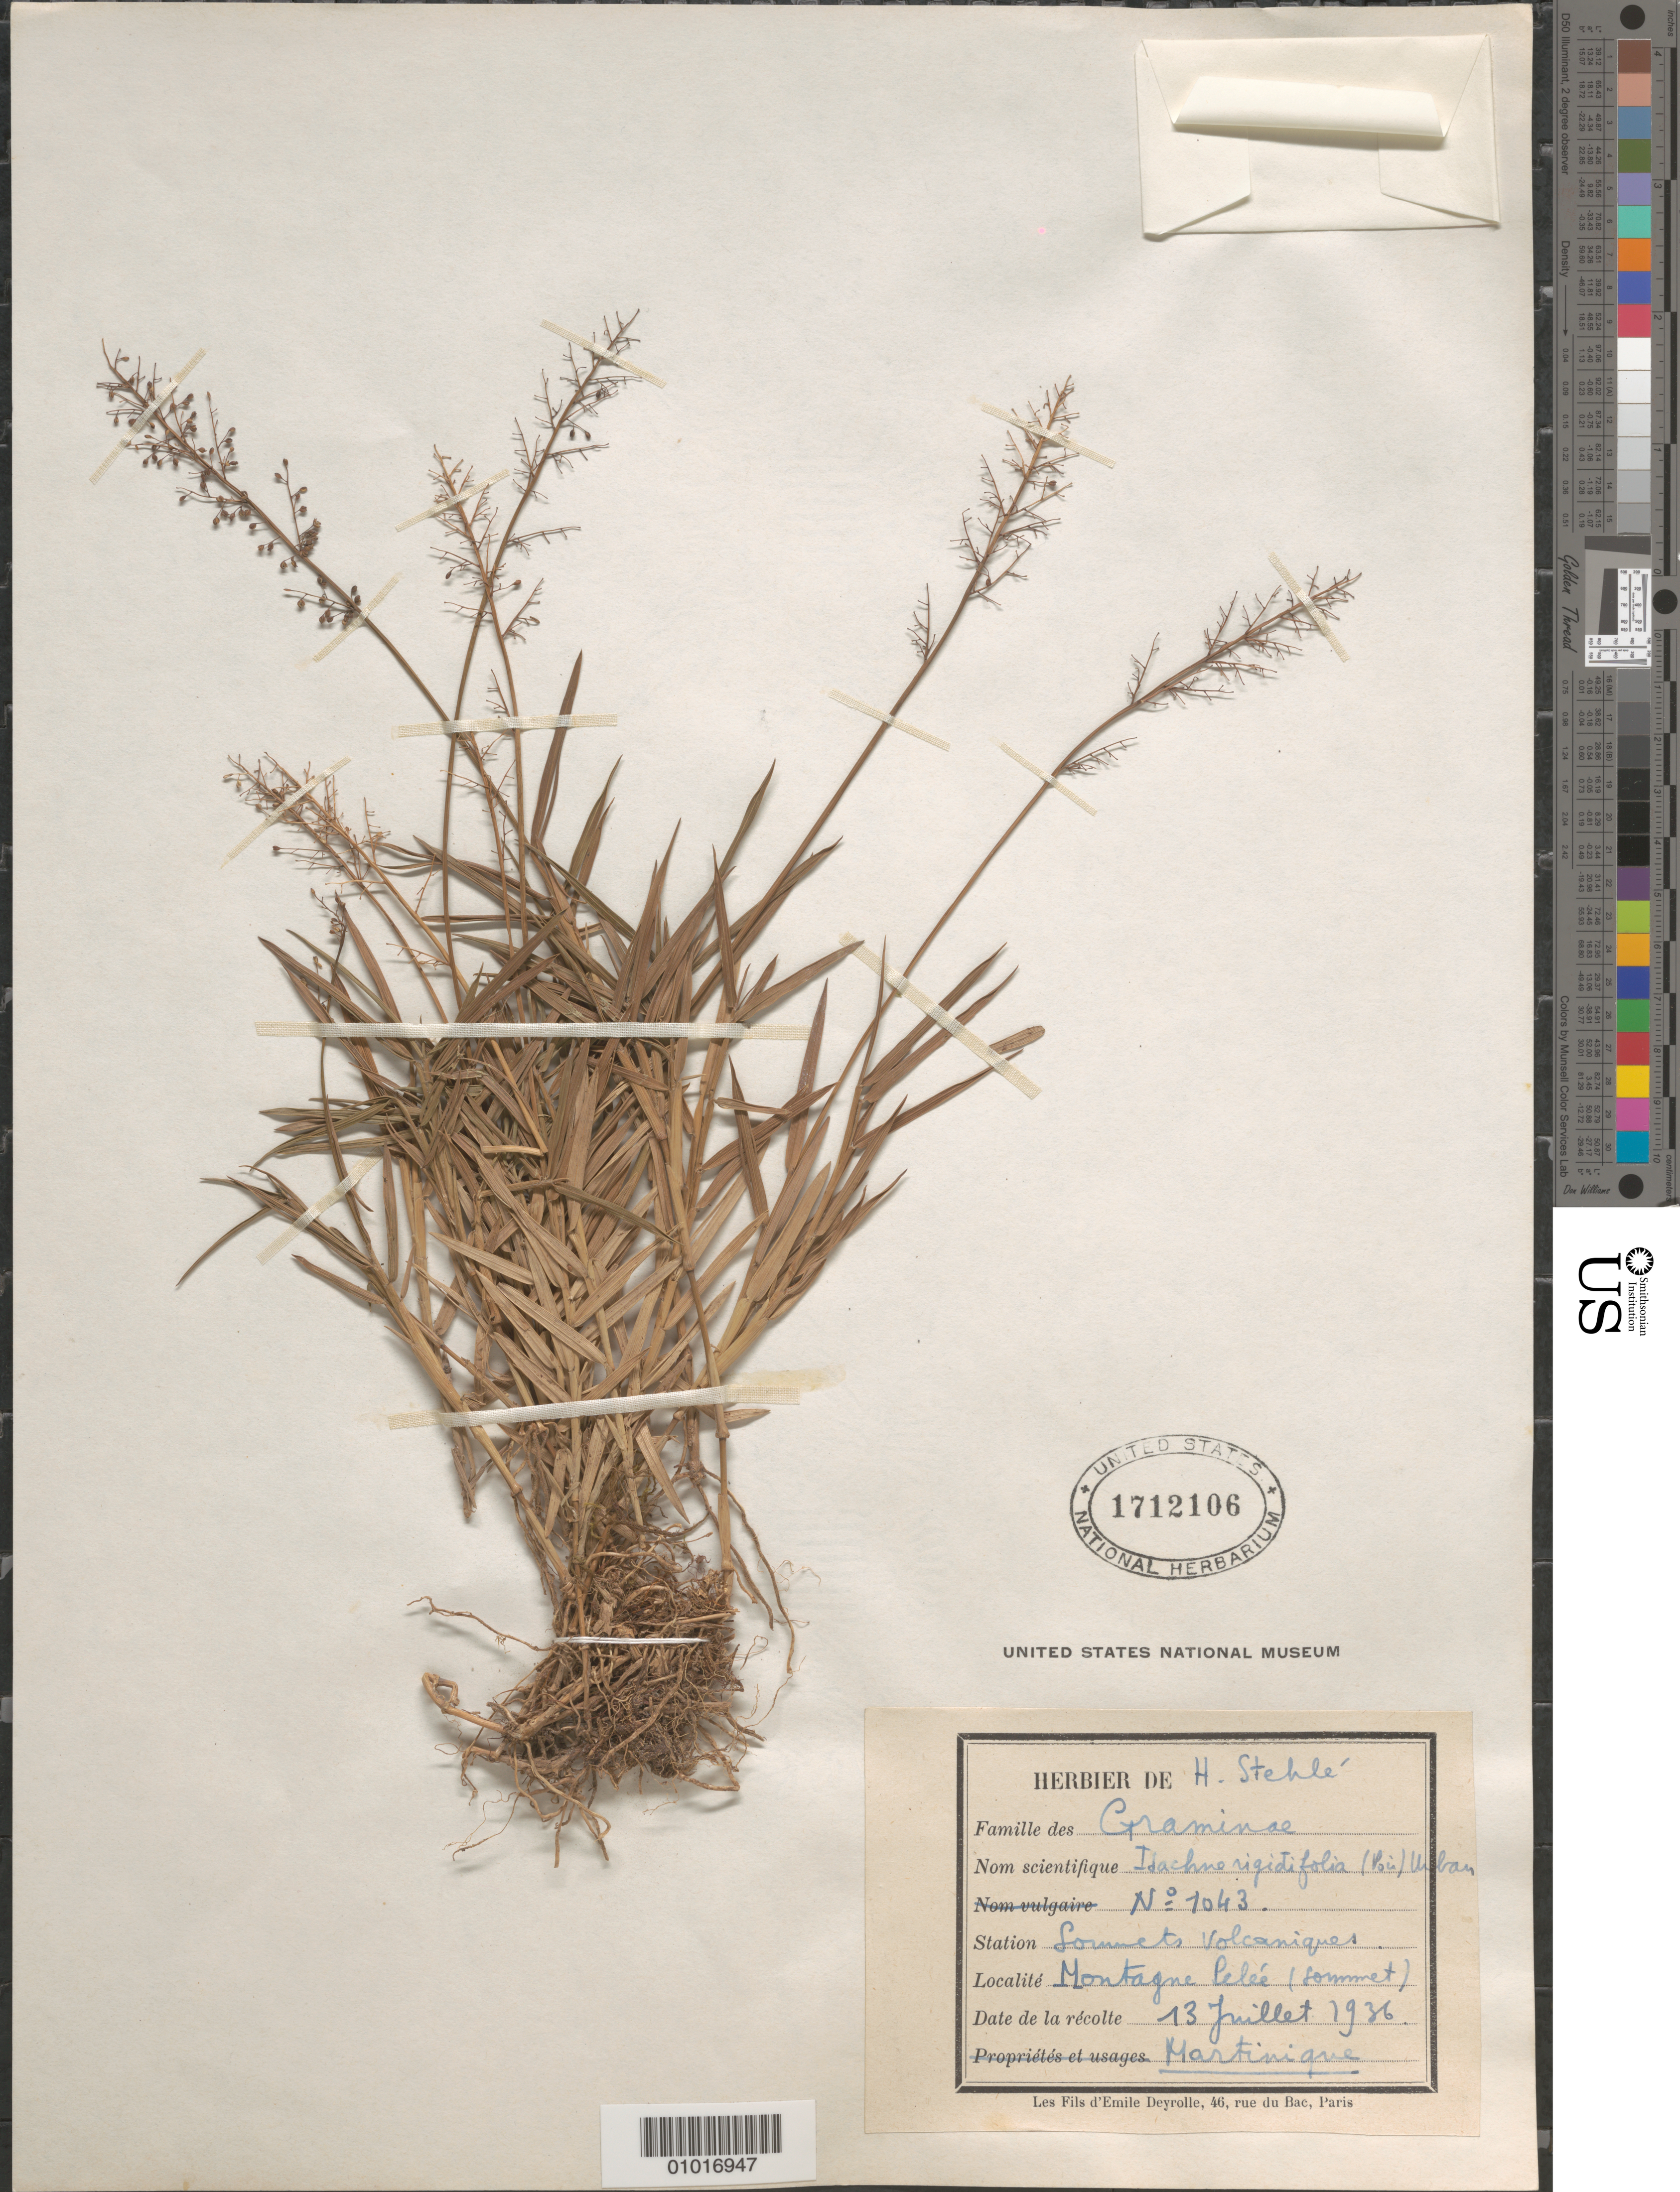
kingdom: Plantae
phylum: Tracheophyta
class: Liliopsida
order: Poales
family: Poaceae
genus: Isachne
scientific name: Isachne rigidifolia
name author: (Poir.) Urb.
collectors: H. Stehlé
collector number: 7043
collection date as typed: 13 Jul 1936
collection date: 1936-07-13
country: Martinique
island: Martinique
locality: Sommets Volcano, Montagne Pelee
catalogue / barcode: US 1712106